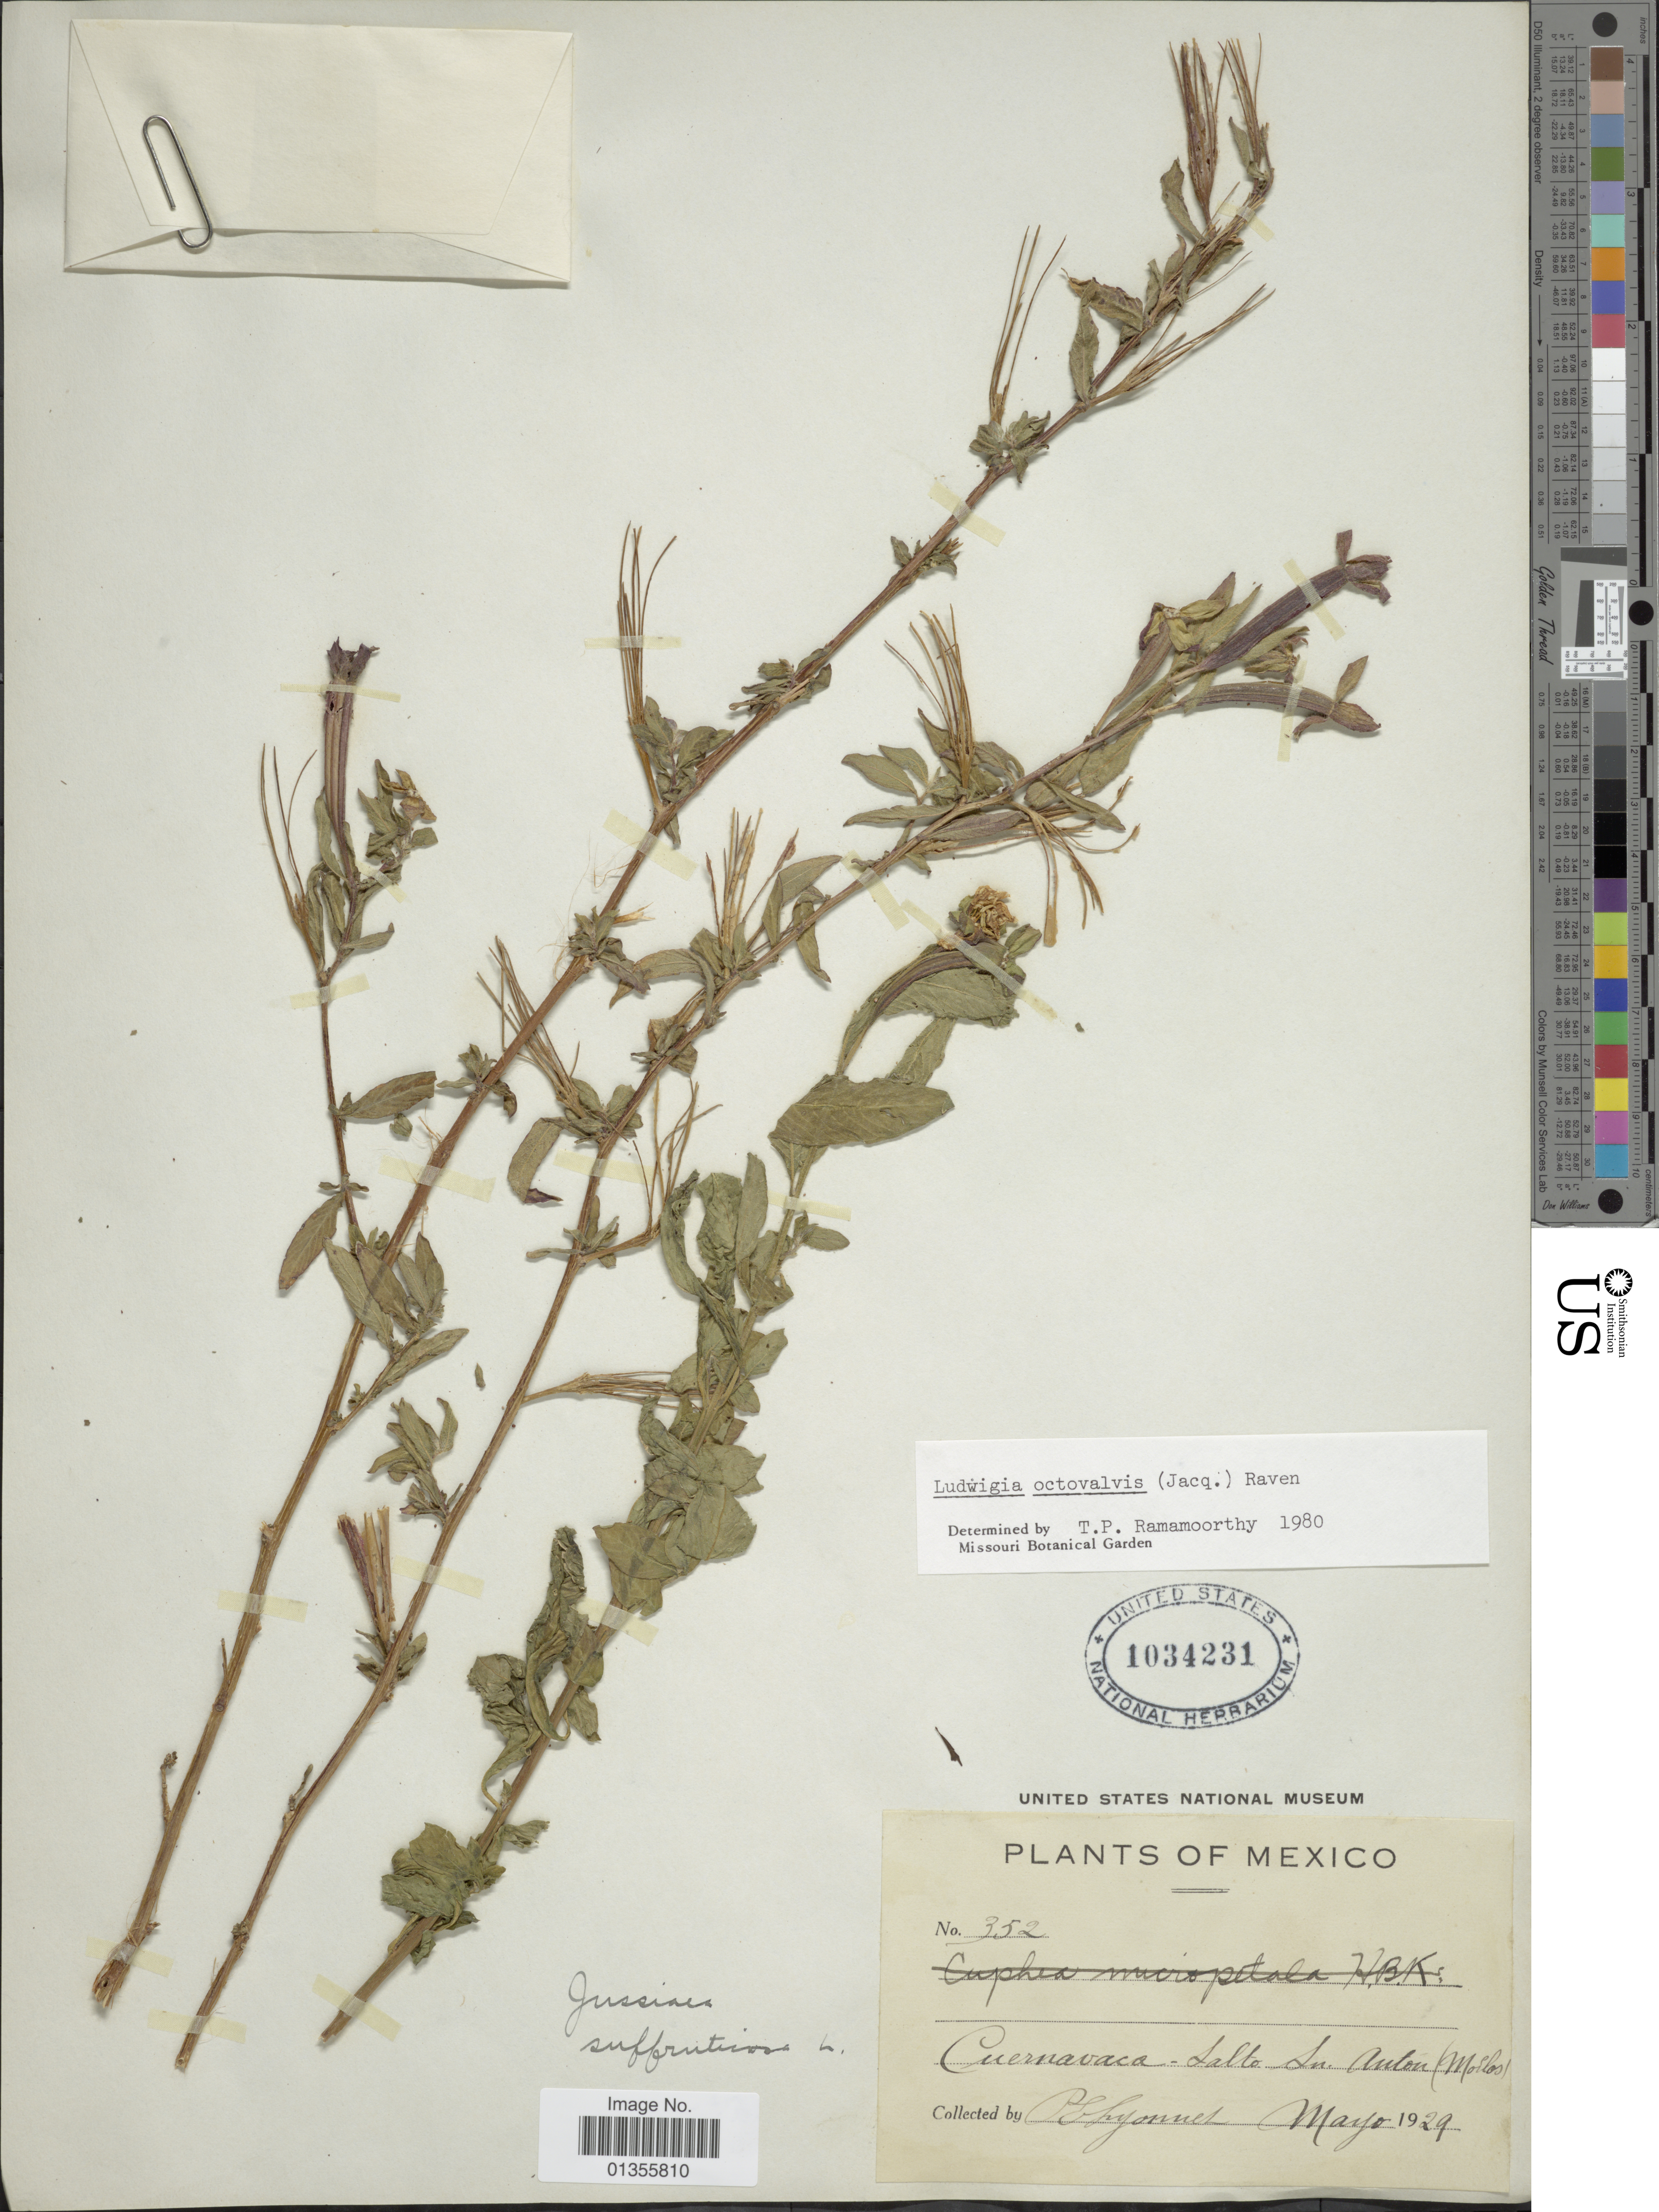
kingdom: Plantae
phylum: Tracheophyta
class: Magnoliopsida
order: Myrtales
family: Onagraceae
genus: Ludwigia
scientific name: Ludwigia octovalvis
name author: (Jacq.) P.H. Raven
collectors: P. Lyonnet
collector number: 352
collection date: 1929-05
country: Mexico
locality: Cuernavaca - Salto Sn. Anton (Molles)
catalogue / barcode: US 1034231